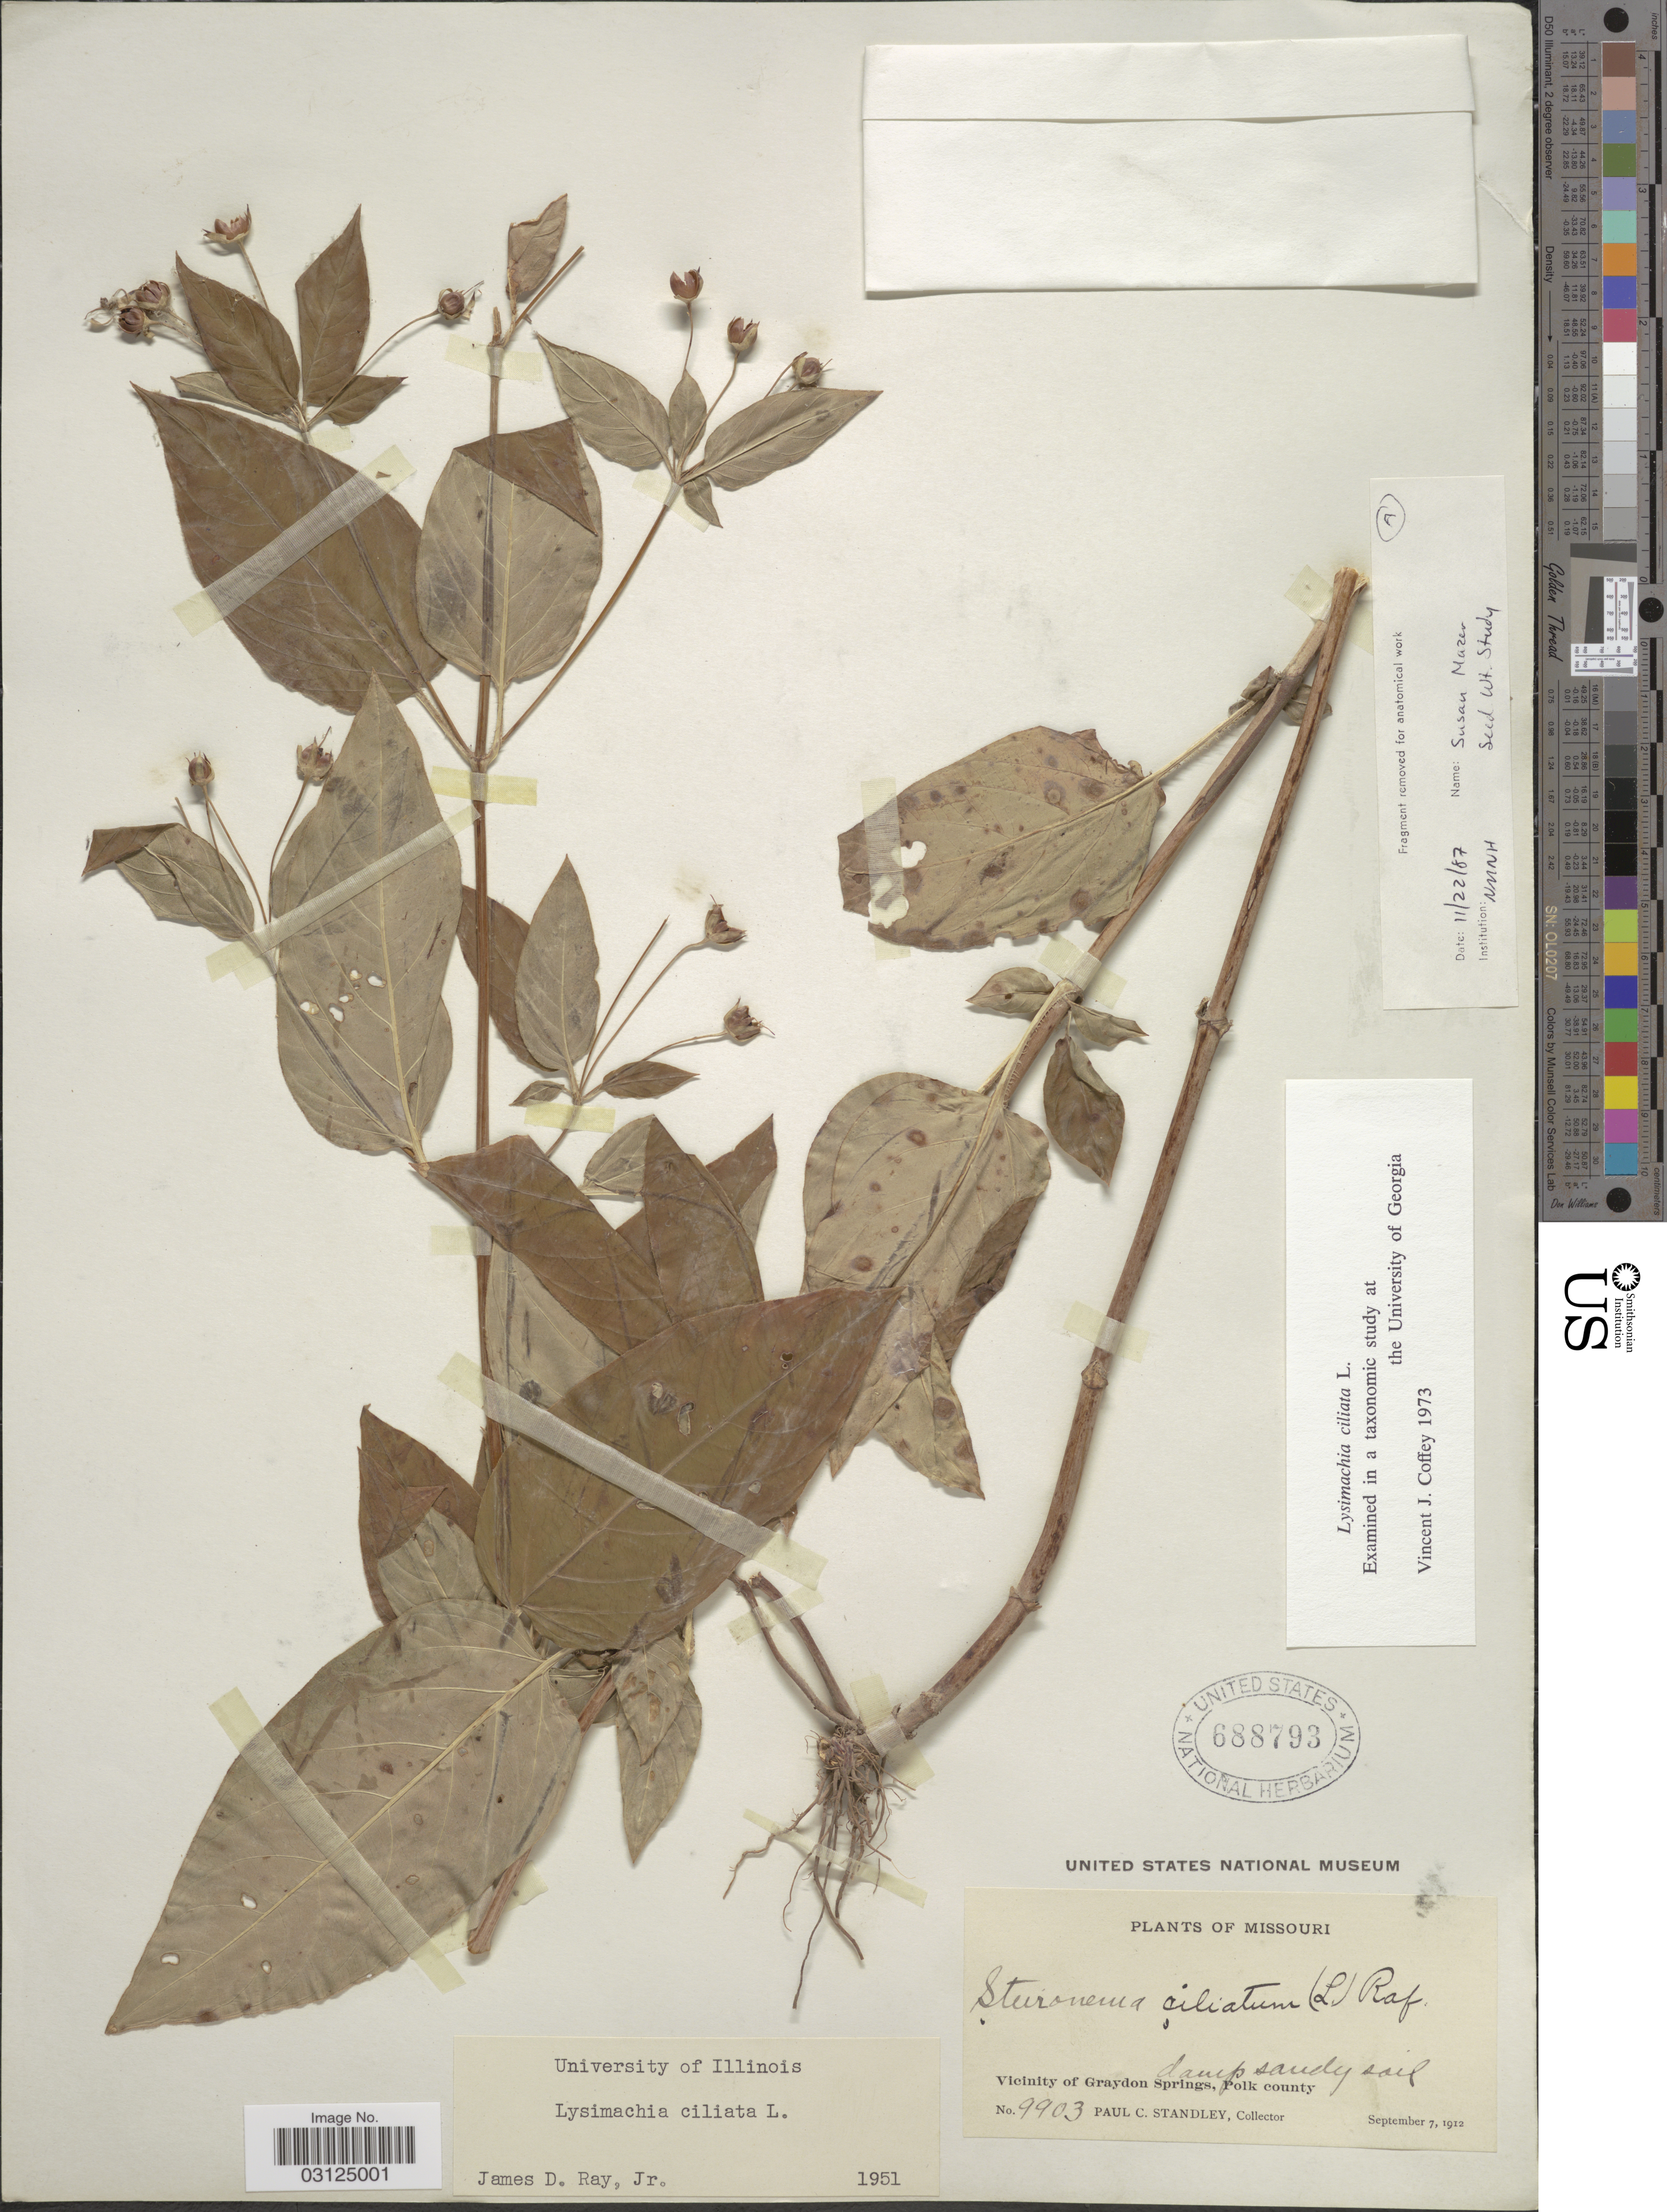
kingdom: Plantae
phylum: Tracheophyta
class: Magnoliopsida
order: Ericales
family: Primulaceae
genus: Lysimachia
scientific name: Lysimachia ciliata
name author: L.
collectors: P. C. Standley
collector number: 9903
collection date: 1912-09-07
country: United States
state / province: Missouri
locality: Vicinity of Graydon Springs, Polk County.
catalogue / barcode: US 688793